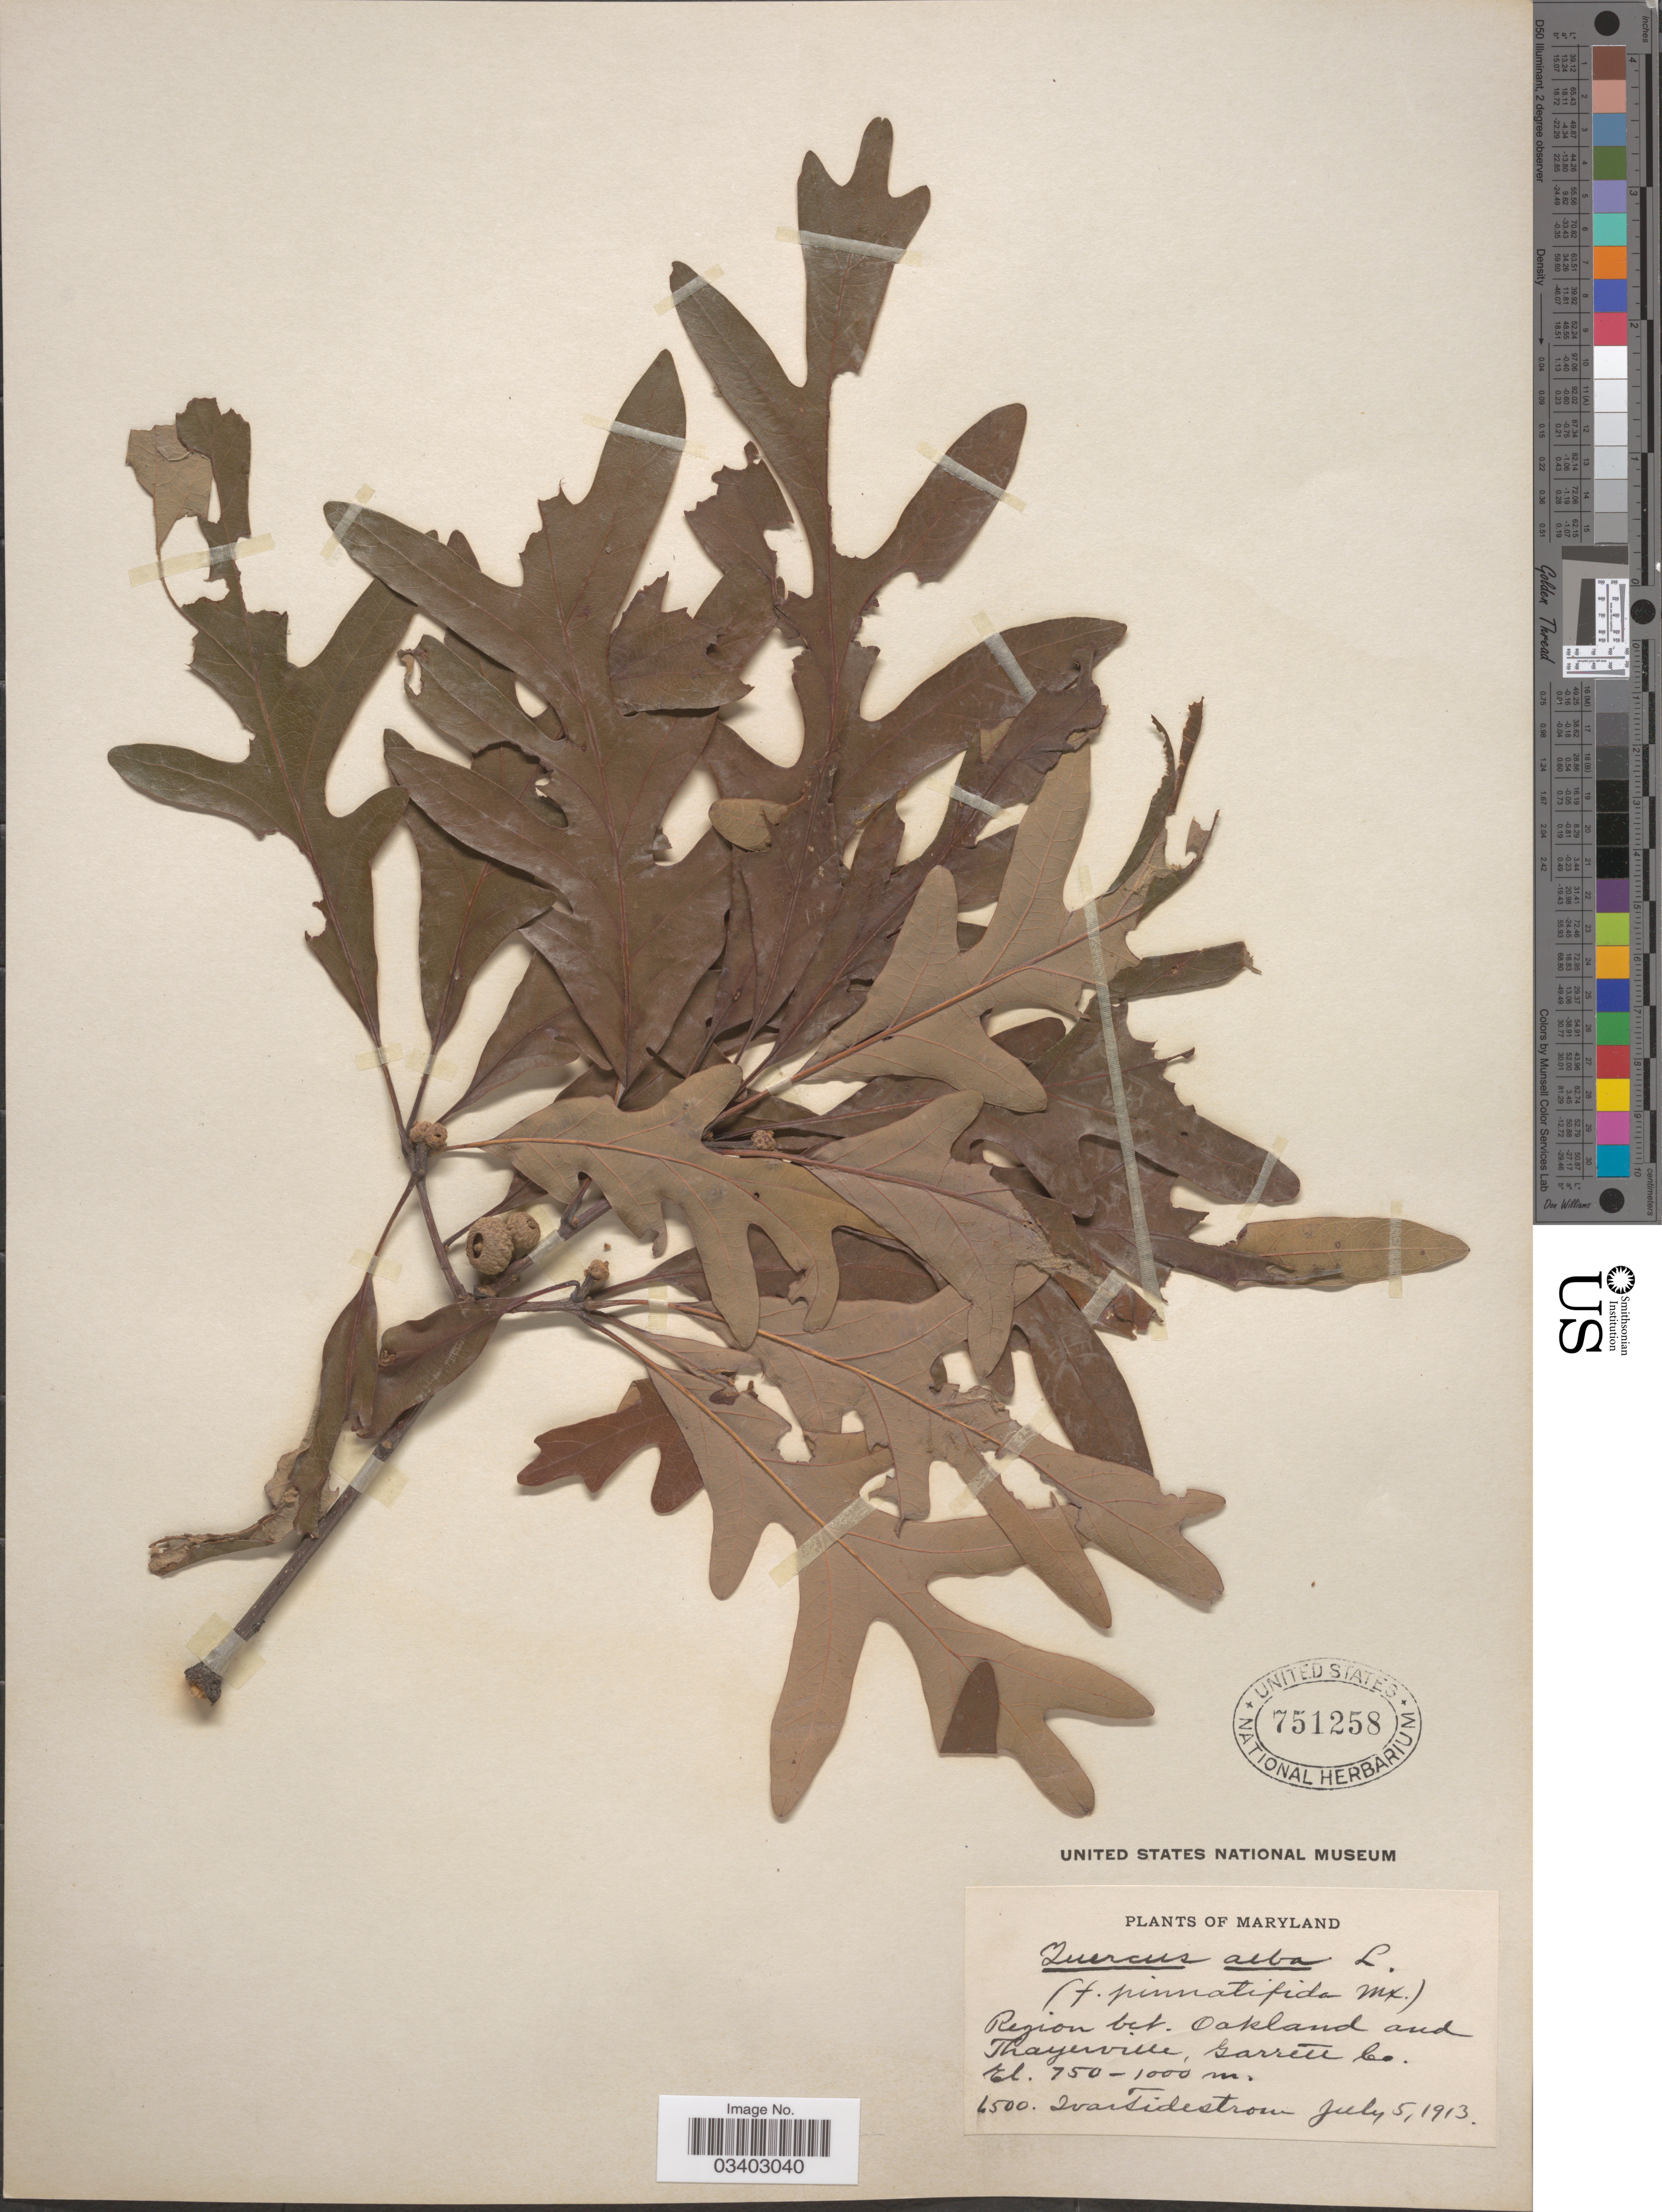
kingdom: Plantae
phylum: Tracheophyta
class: Magnoliopsida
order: Fagales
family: Fagaceae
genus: Quercus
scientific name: Quercus alba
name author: L.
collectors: I. F. Tidestrom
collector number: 6500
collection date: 1913-07-05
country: United States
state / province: Maryland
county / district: Garrett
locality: Region bet. Oakland and Thayerville, Garrett Co.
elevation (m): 750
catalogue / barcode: US 751258